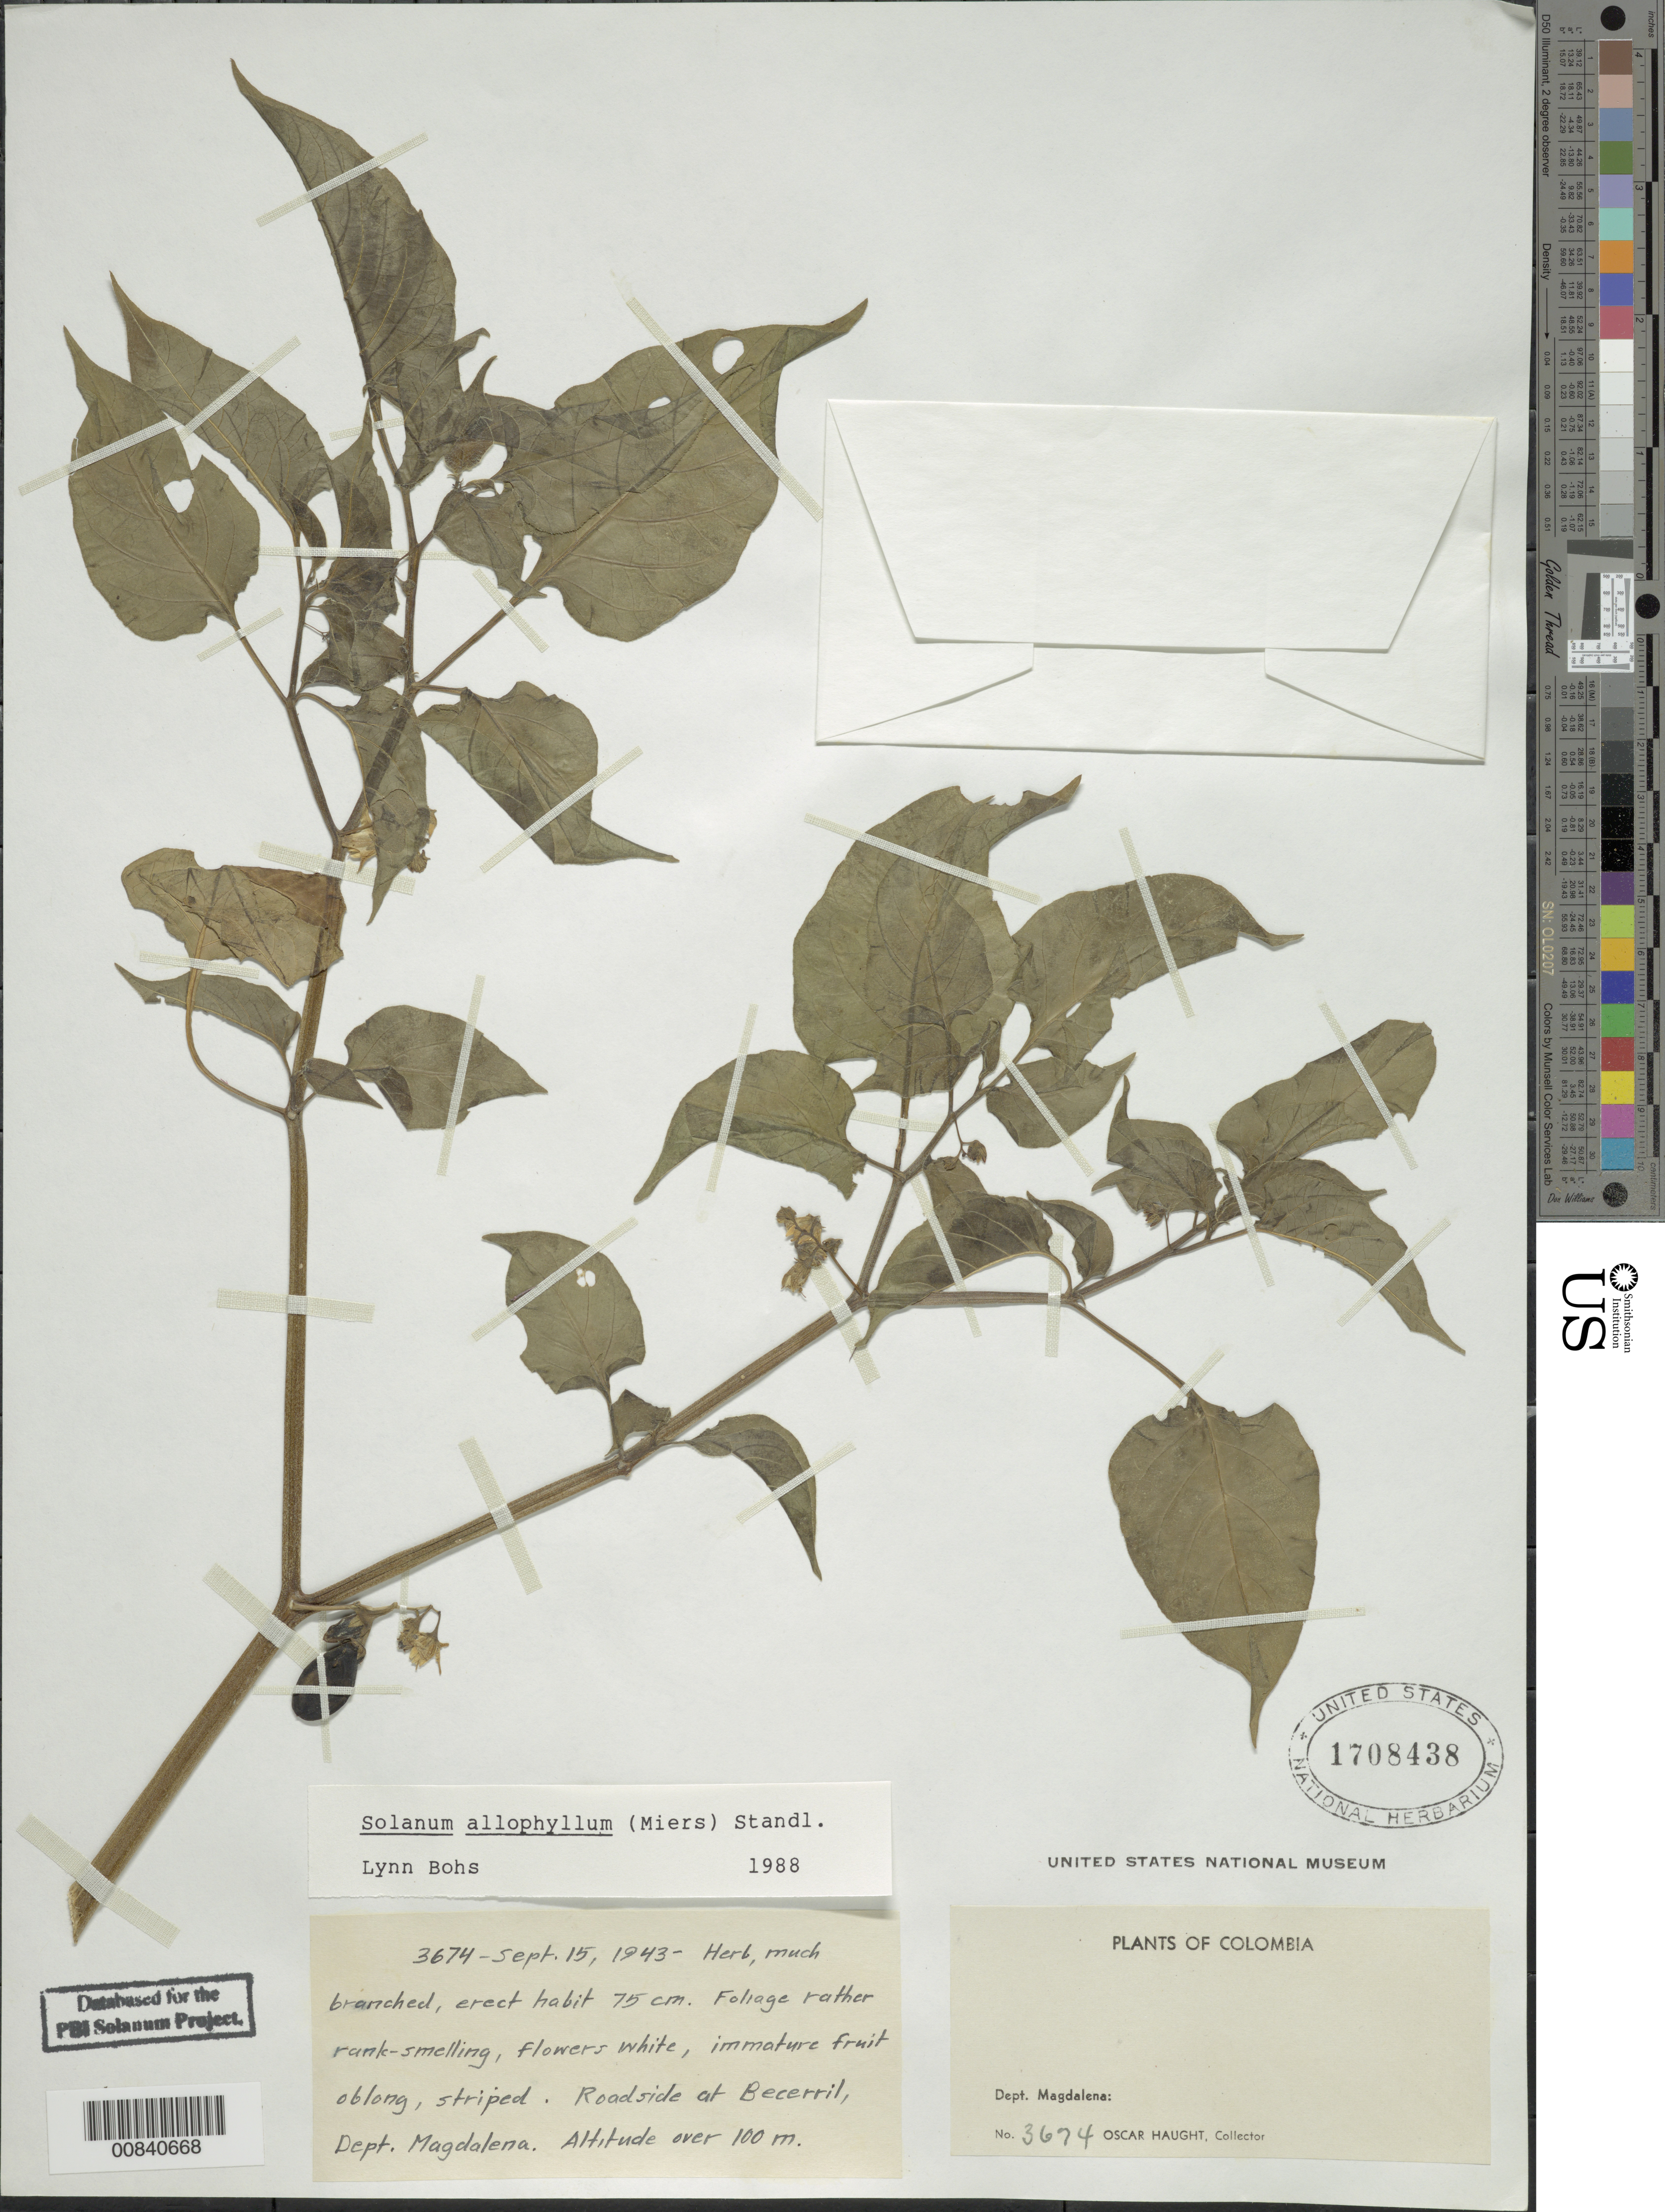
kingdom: Plantae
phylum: Tracheophyta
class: Magnoliopsida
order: Solanales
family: Solanaceae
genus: Solanum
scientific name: Solanum allophyllum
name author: (Miers) Sendtn.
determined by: Bohs, L. A.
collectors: O. L. Haught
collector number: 3674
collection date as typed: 15 Sep 1943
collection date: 1943-09-15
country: Colombia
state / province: Magdalena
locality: Roadside at Becerril.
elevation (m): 100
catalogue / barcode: US 1708438